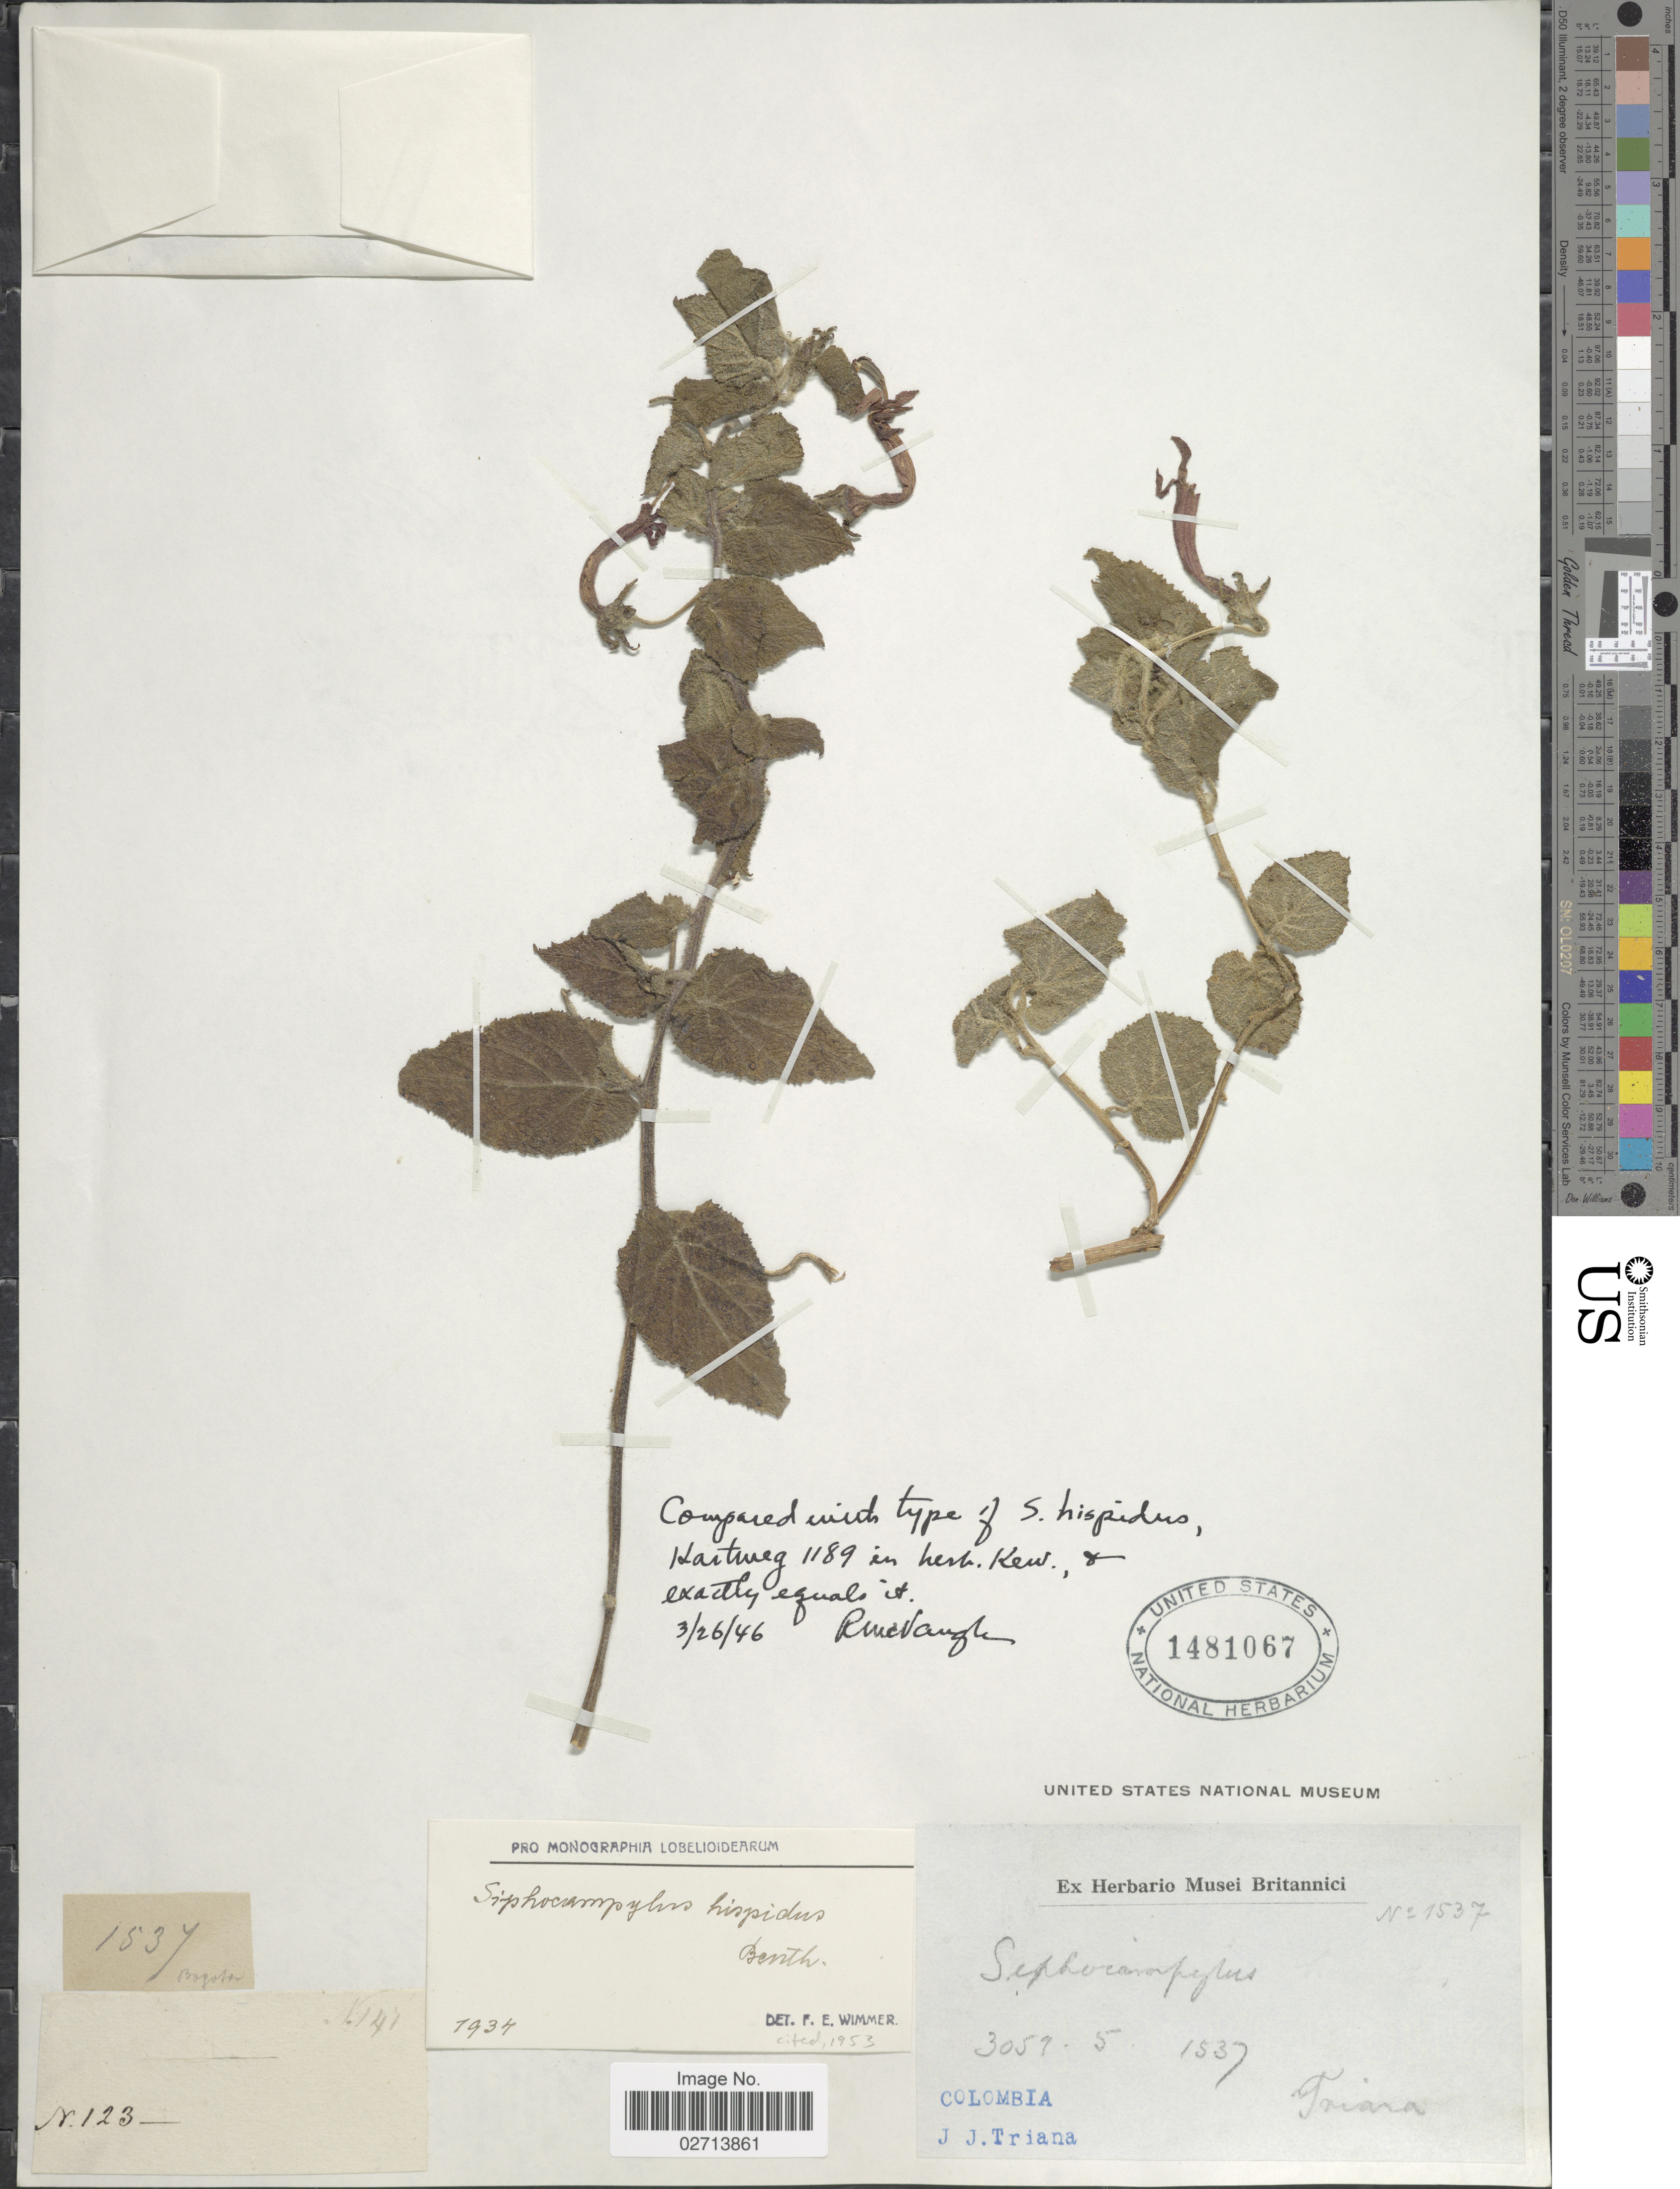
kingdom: Plantae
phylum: Tracheophyta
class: Magnoliopsida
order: Asterales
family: Campanulaceae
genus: Siphocampylus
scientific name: Siphocampylus hispidus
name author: Benth.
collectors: J. J. Triana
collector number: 3057/5/1537/123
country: Colombia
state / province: Bogota D.C.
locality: Bogota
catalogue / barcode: US 1481067